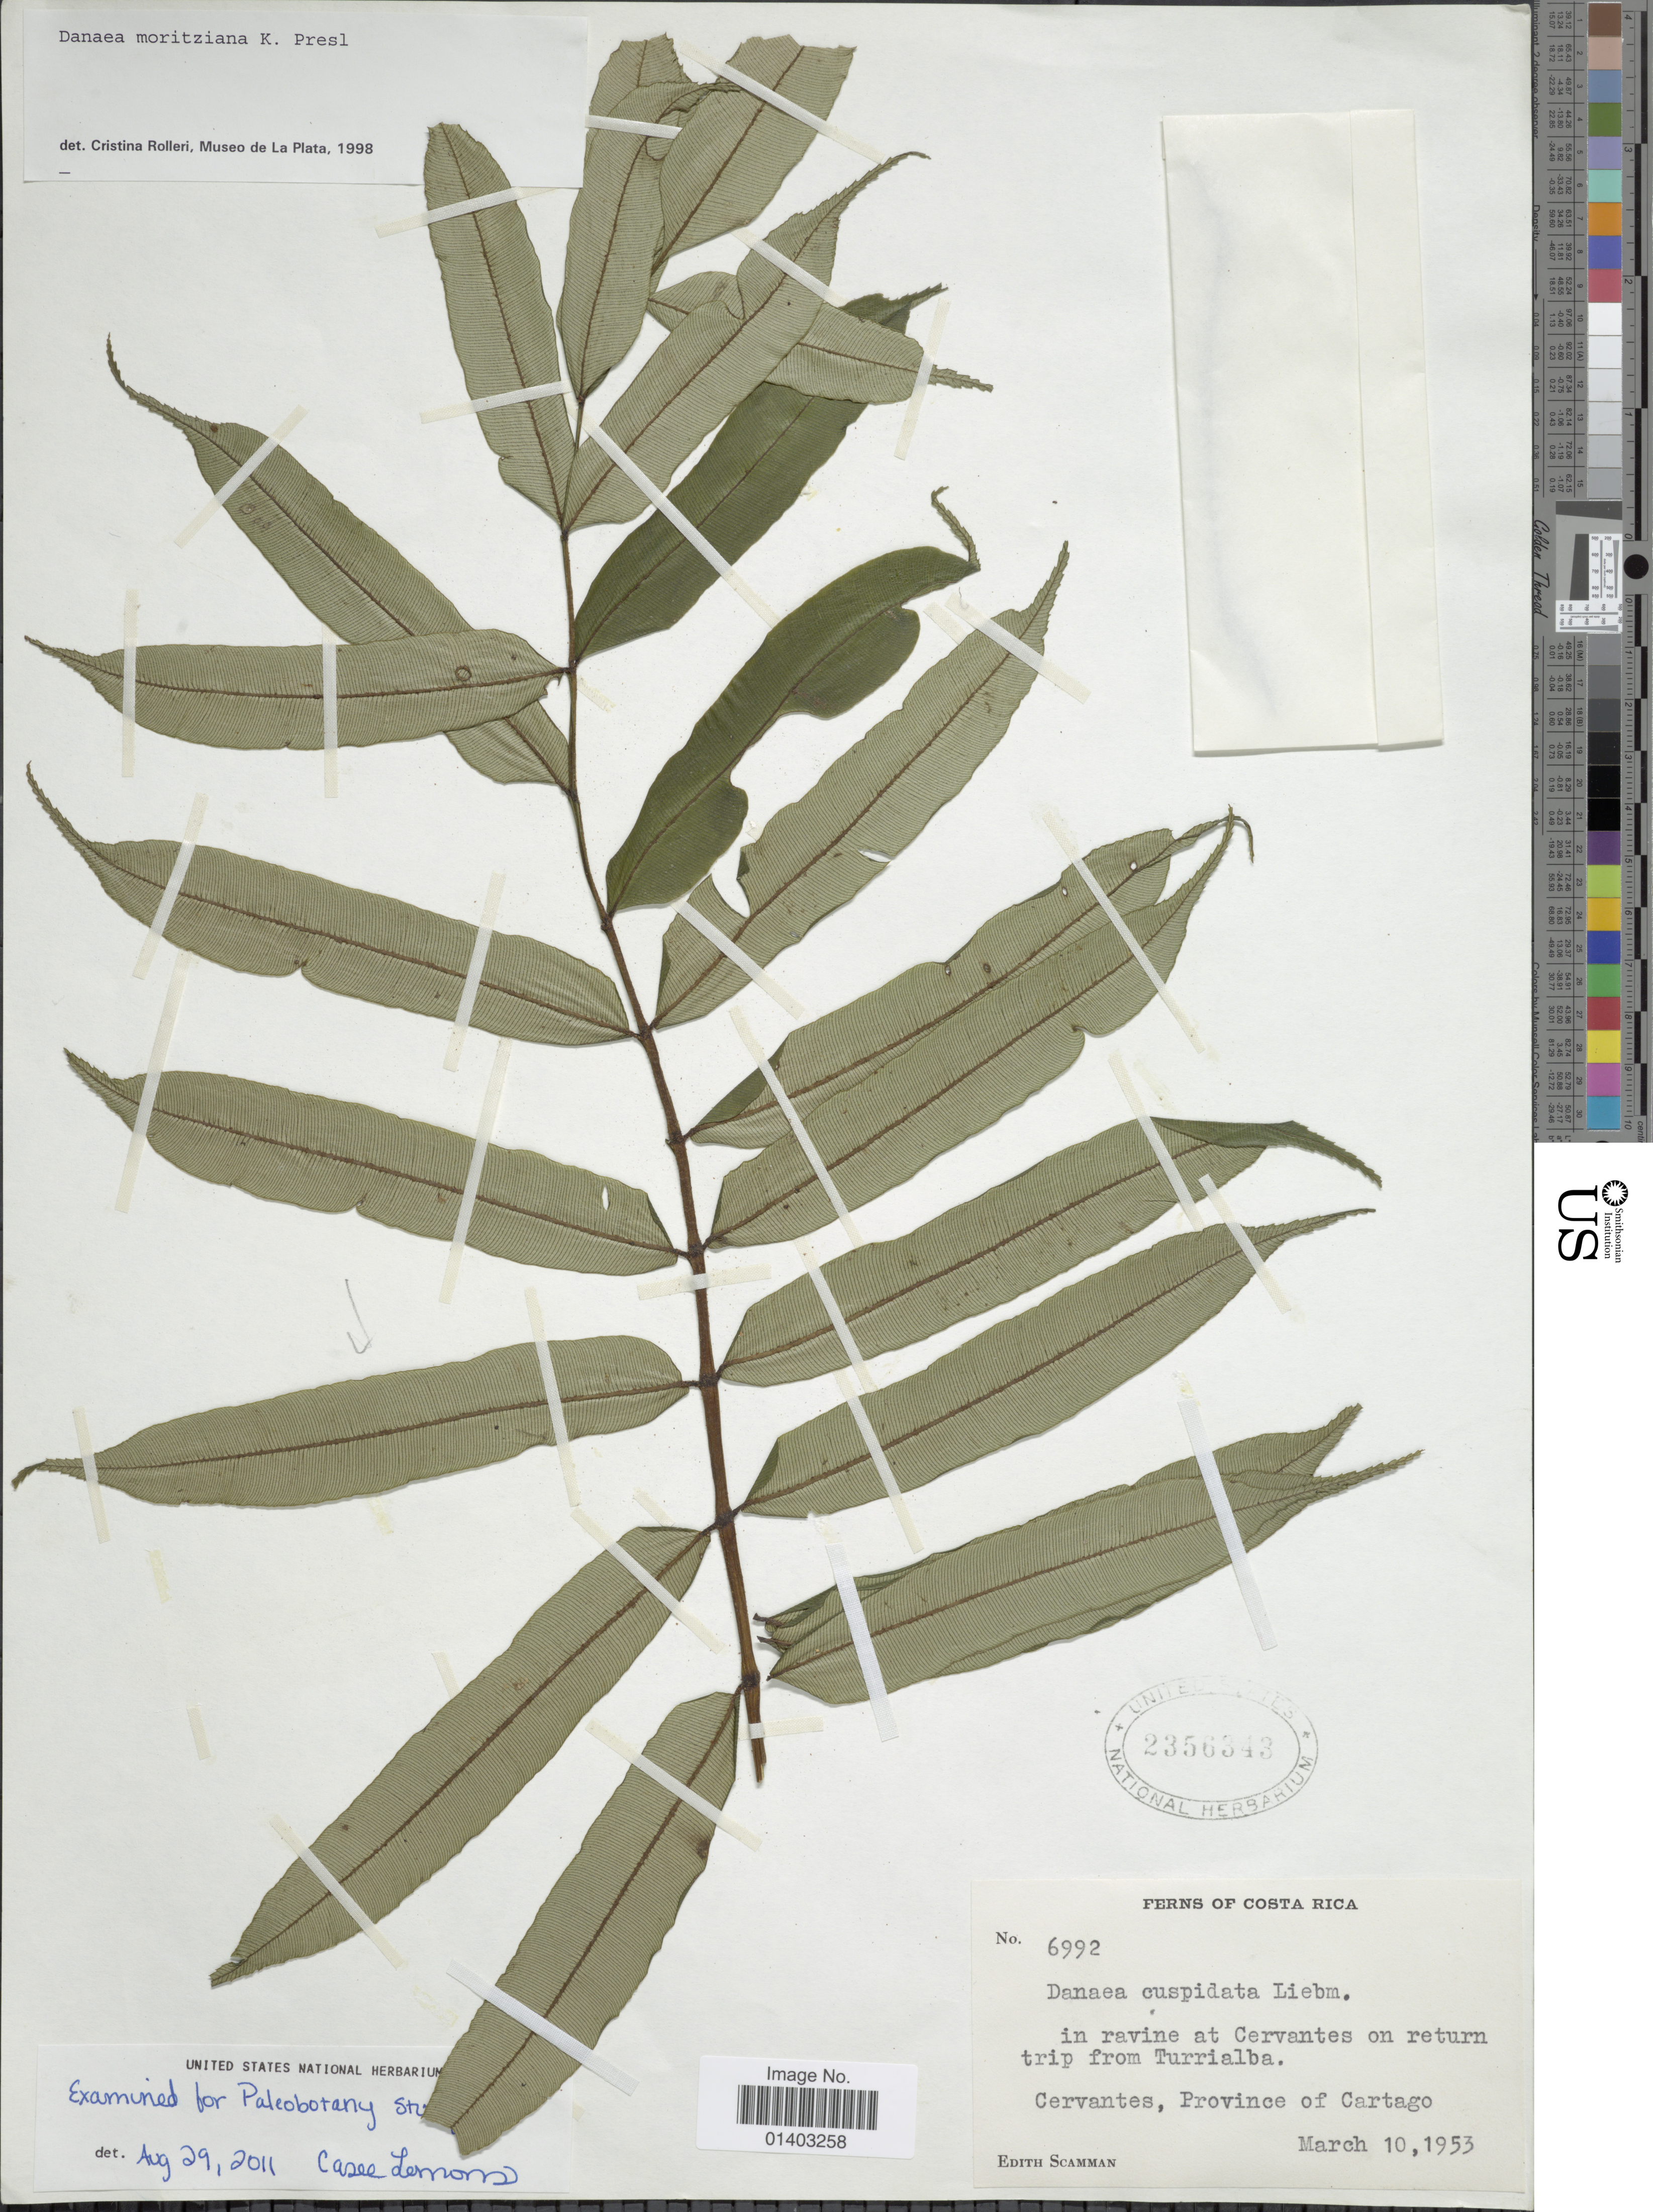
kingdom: Plantae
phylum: Tracheophyta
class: Polypodiopsida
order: Marattiales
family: Marattiaceae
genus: Danaea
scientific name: Danaea moritziana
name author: C. Presl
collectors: E. Scamman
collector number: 6992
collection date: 1953-03-10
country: Costa Rica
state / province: Cartago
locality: In ravine at Cervantes on return trip from Turrialba, Cervantes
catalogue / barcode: US 2356343